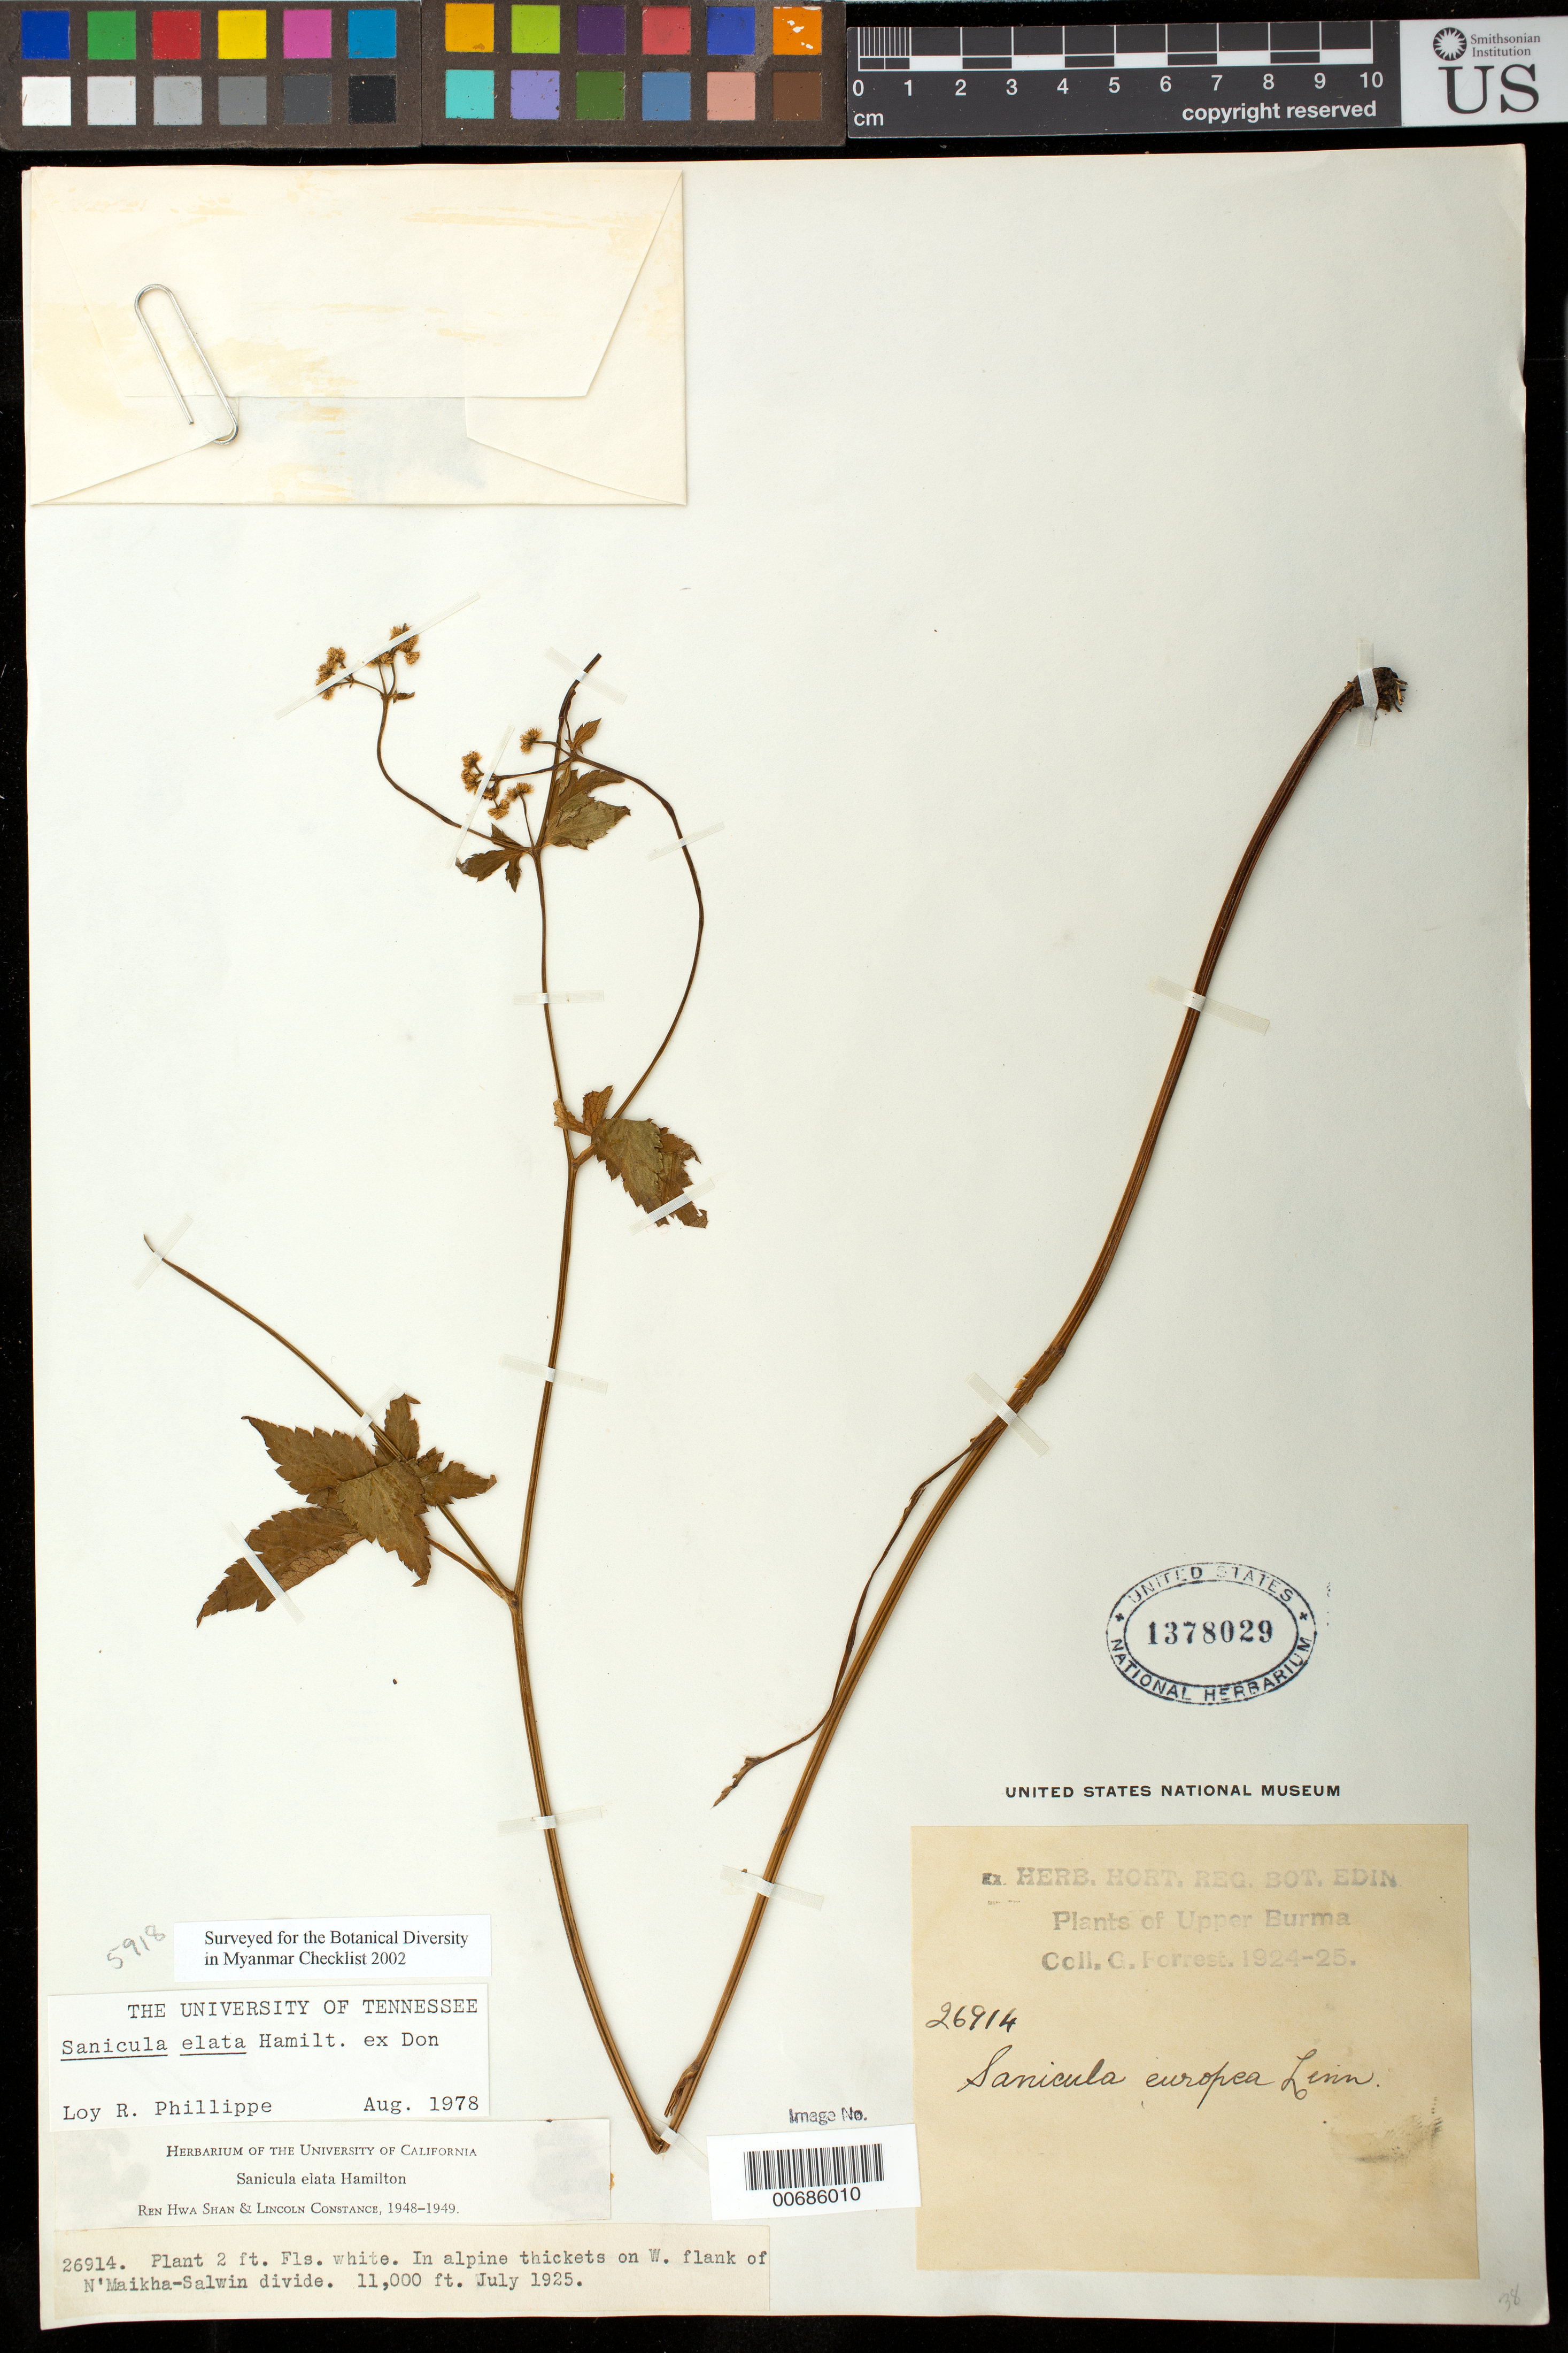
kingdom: Plantae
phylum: Tracheophyta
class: Magnoliopsida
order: Apiales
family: Apiaceae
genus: Sanicula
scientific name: Sanicula elata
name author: Buch.-Ham. ex D. Don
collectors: G. Forrest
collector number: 26914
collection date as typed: Jul 1925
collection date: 1925-07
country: Myanmar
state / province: Kachin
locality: N'Maikha-Salwin Divide, W flank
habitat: Alpine thickets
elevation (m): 3353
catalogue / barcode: US 1378029